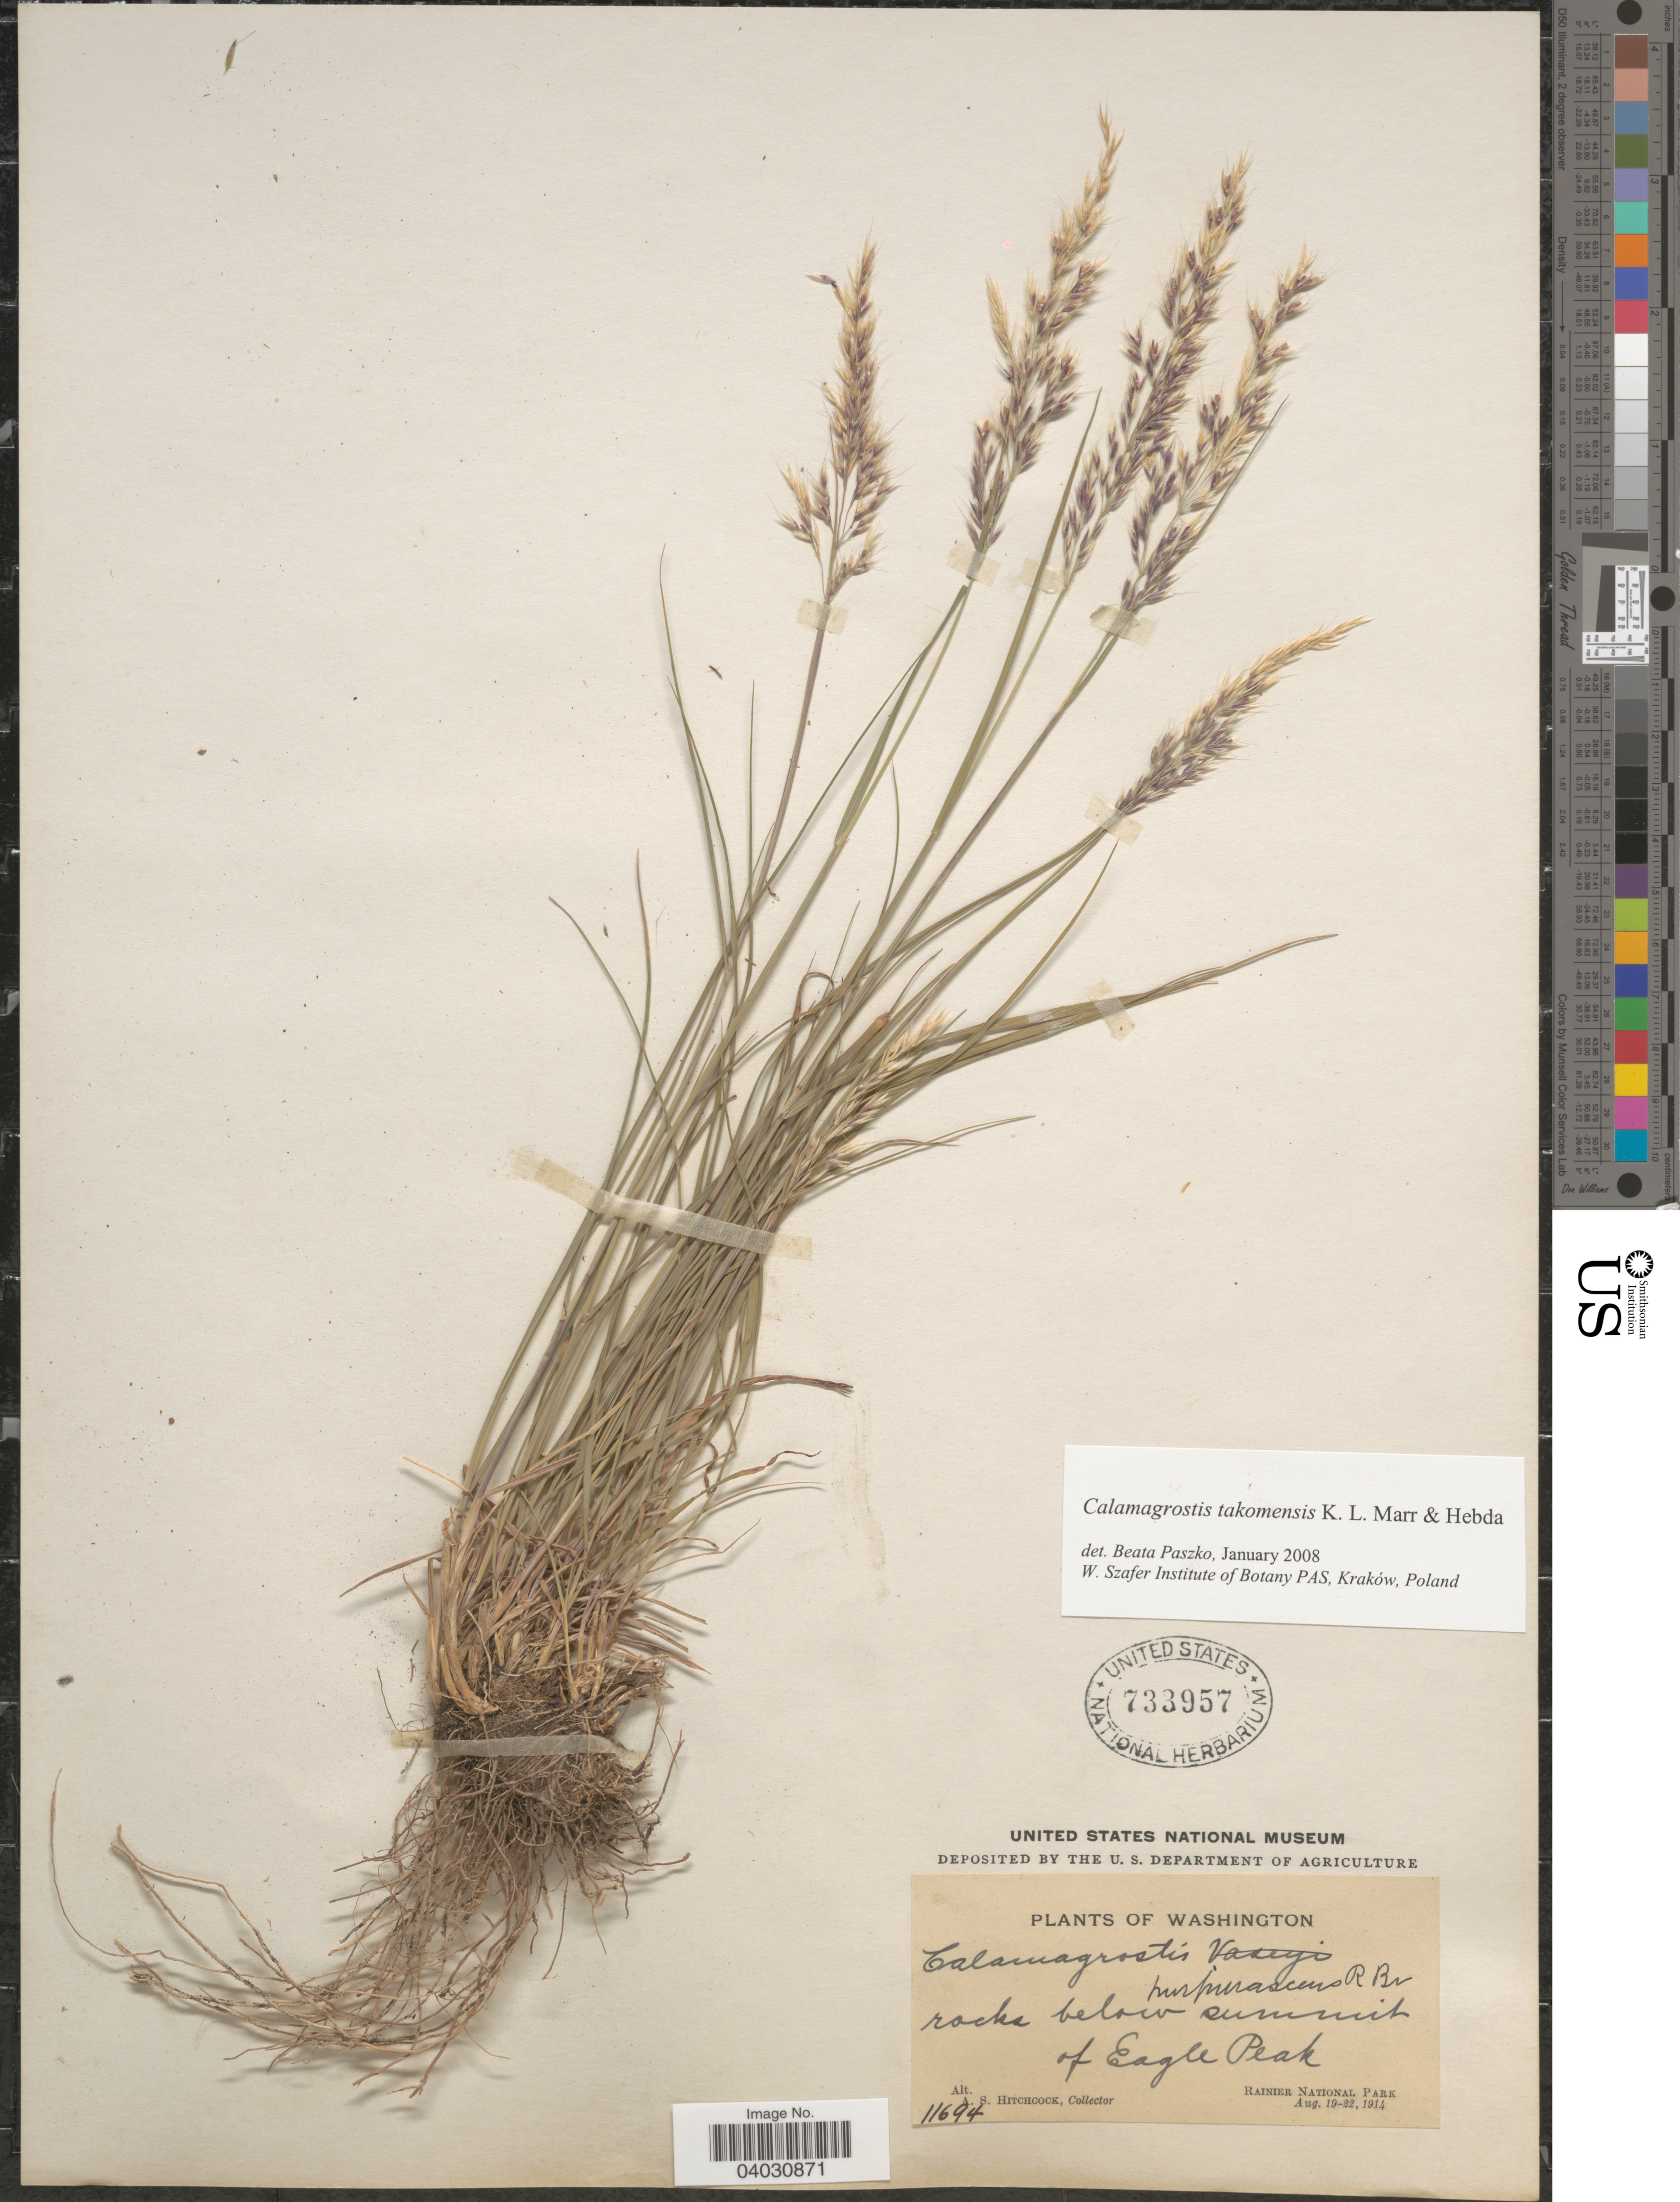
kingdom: Plantae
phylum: Tracheophyta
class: Liliopsida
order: Poales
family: Poaceae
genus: Calamagrostis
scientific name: Calamagrostis tacomensis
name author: K. Marr & Hebda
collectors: A. S. Hitchcock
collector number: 11694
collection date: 1914-08-19/1914-08-22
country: United States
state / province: Washington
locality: Rocks below summit of Eagle Peak. Rainier National Park.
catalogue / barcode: US 733957